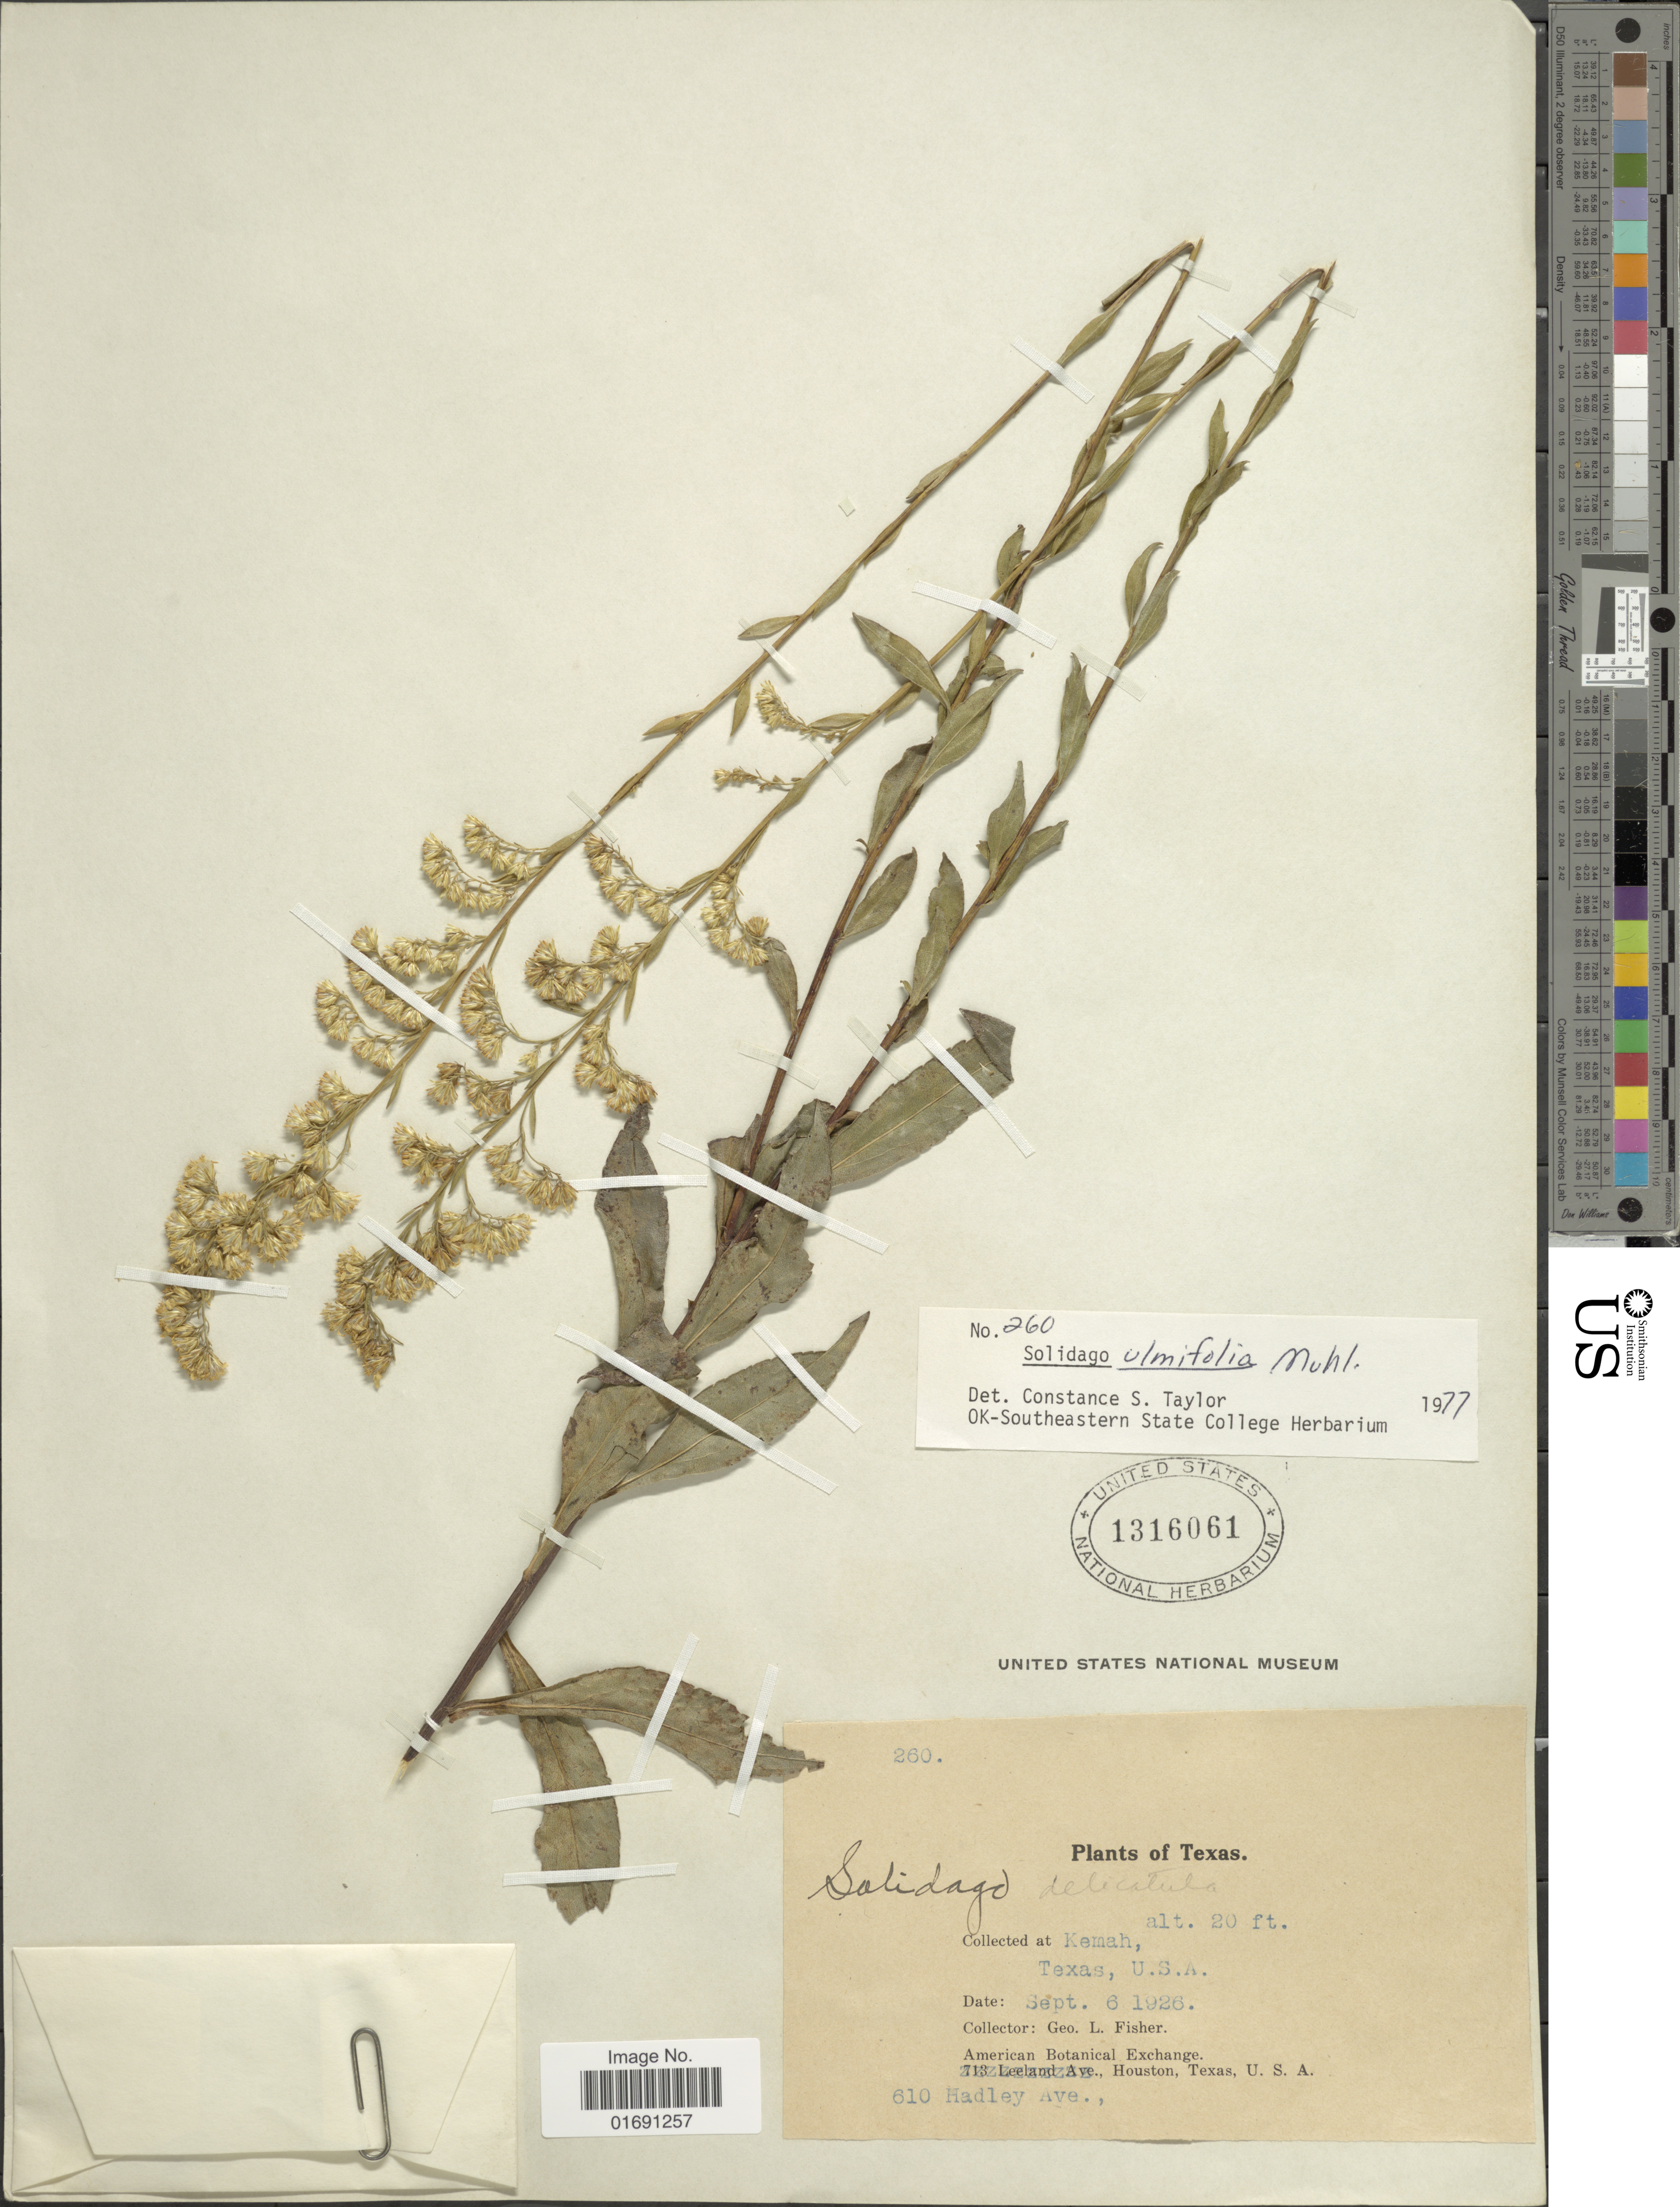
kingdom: Plantae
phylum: Tracheophyta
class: Magnoliopsida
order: Asterales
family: Asteraceae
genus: Solidago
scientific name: Solidago ulmifolia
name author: Muhl. ex Willd.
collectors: G. L. Fisher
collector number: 260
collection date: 1926-09-06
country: United States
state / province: Texas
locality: Kemah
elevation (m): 6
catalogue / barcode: US 1316061